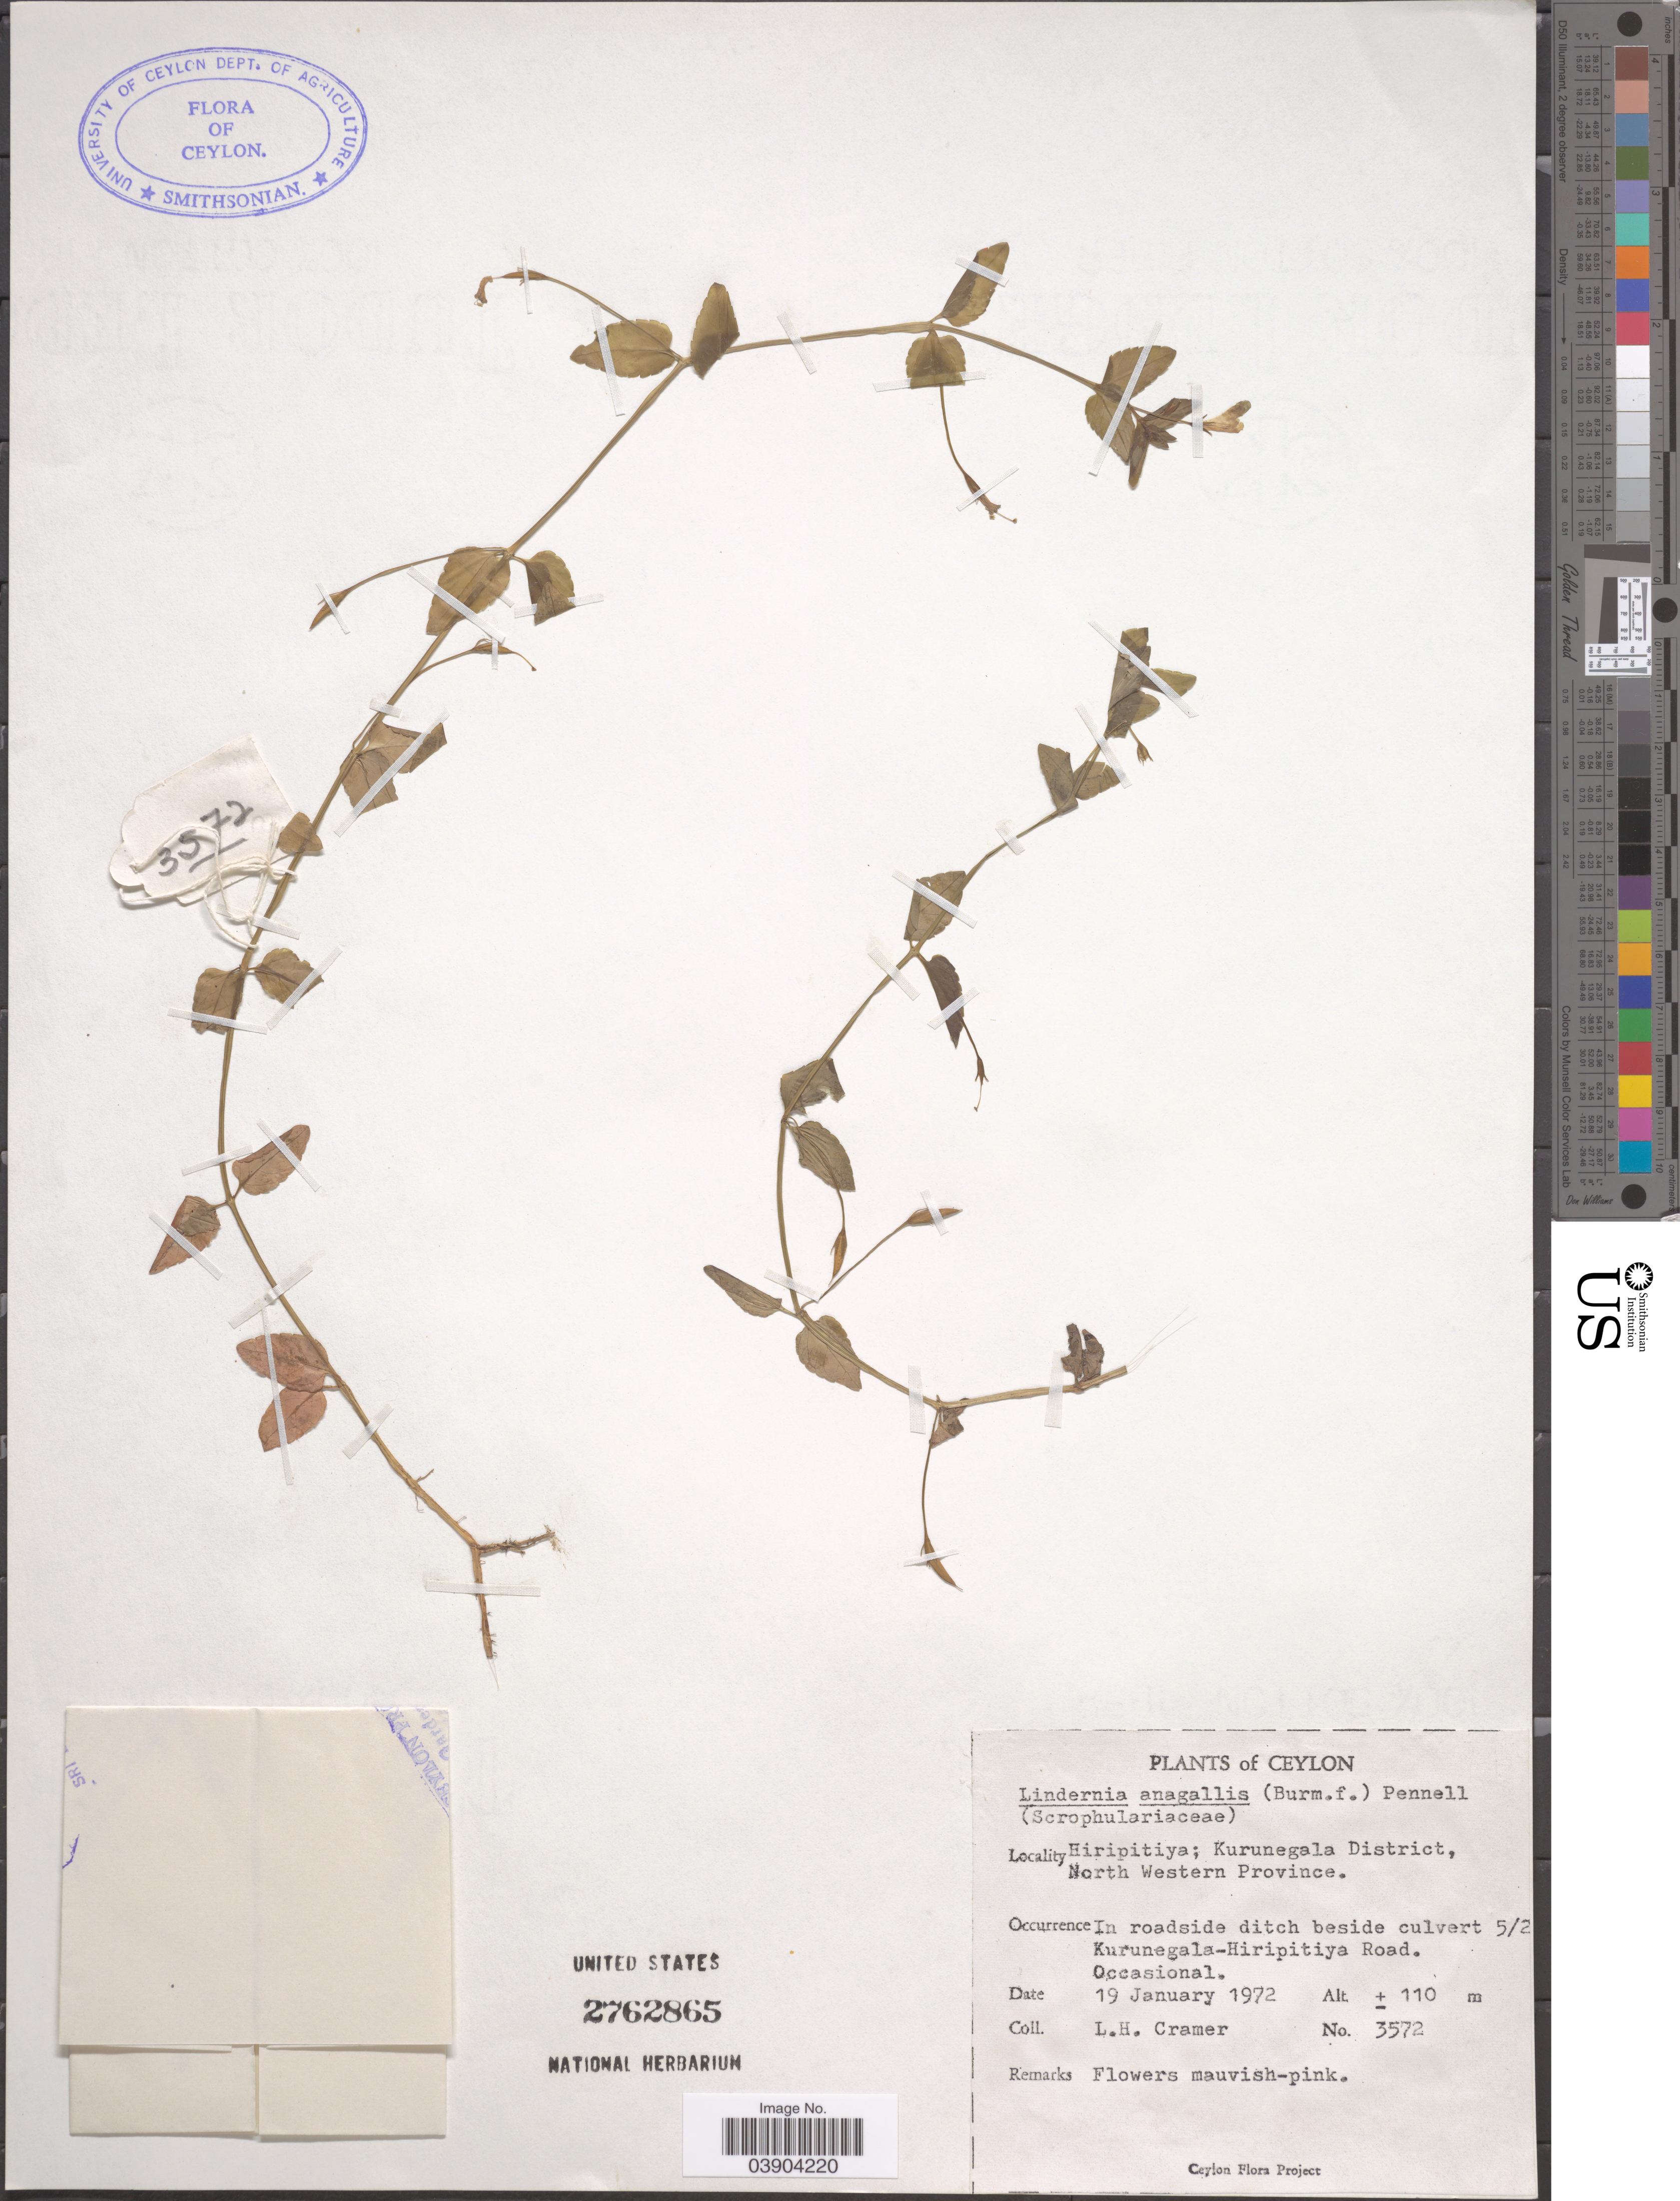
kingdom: Plantae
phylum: Tracheophyta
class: Magnoliopsida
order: Lamiales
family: Linderniaceae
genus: Lindernia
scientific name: Lindernia anagallis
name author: (Burm. f.) Pennell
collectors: L. H. Cramer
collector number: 3572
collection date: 1972-01-19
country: Sri Lanka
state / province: North Western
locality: Ceylon. Hiripitiya; Kurunegala District. In roadside ditch beside culvert 5/2 Kurunegala-Hiripitiya Road.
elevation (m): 110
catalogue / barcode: US 2762865